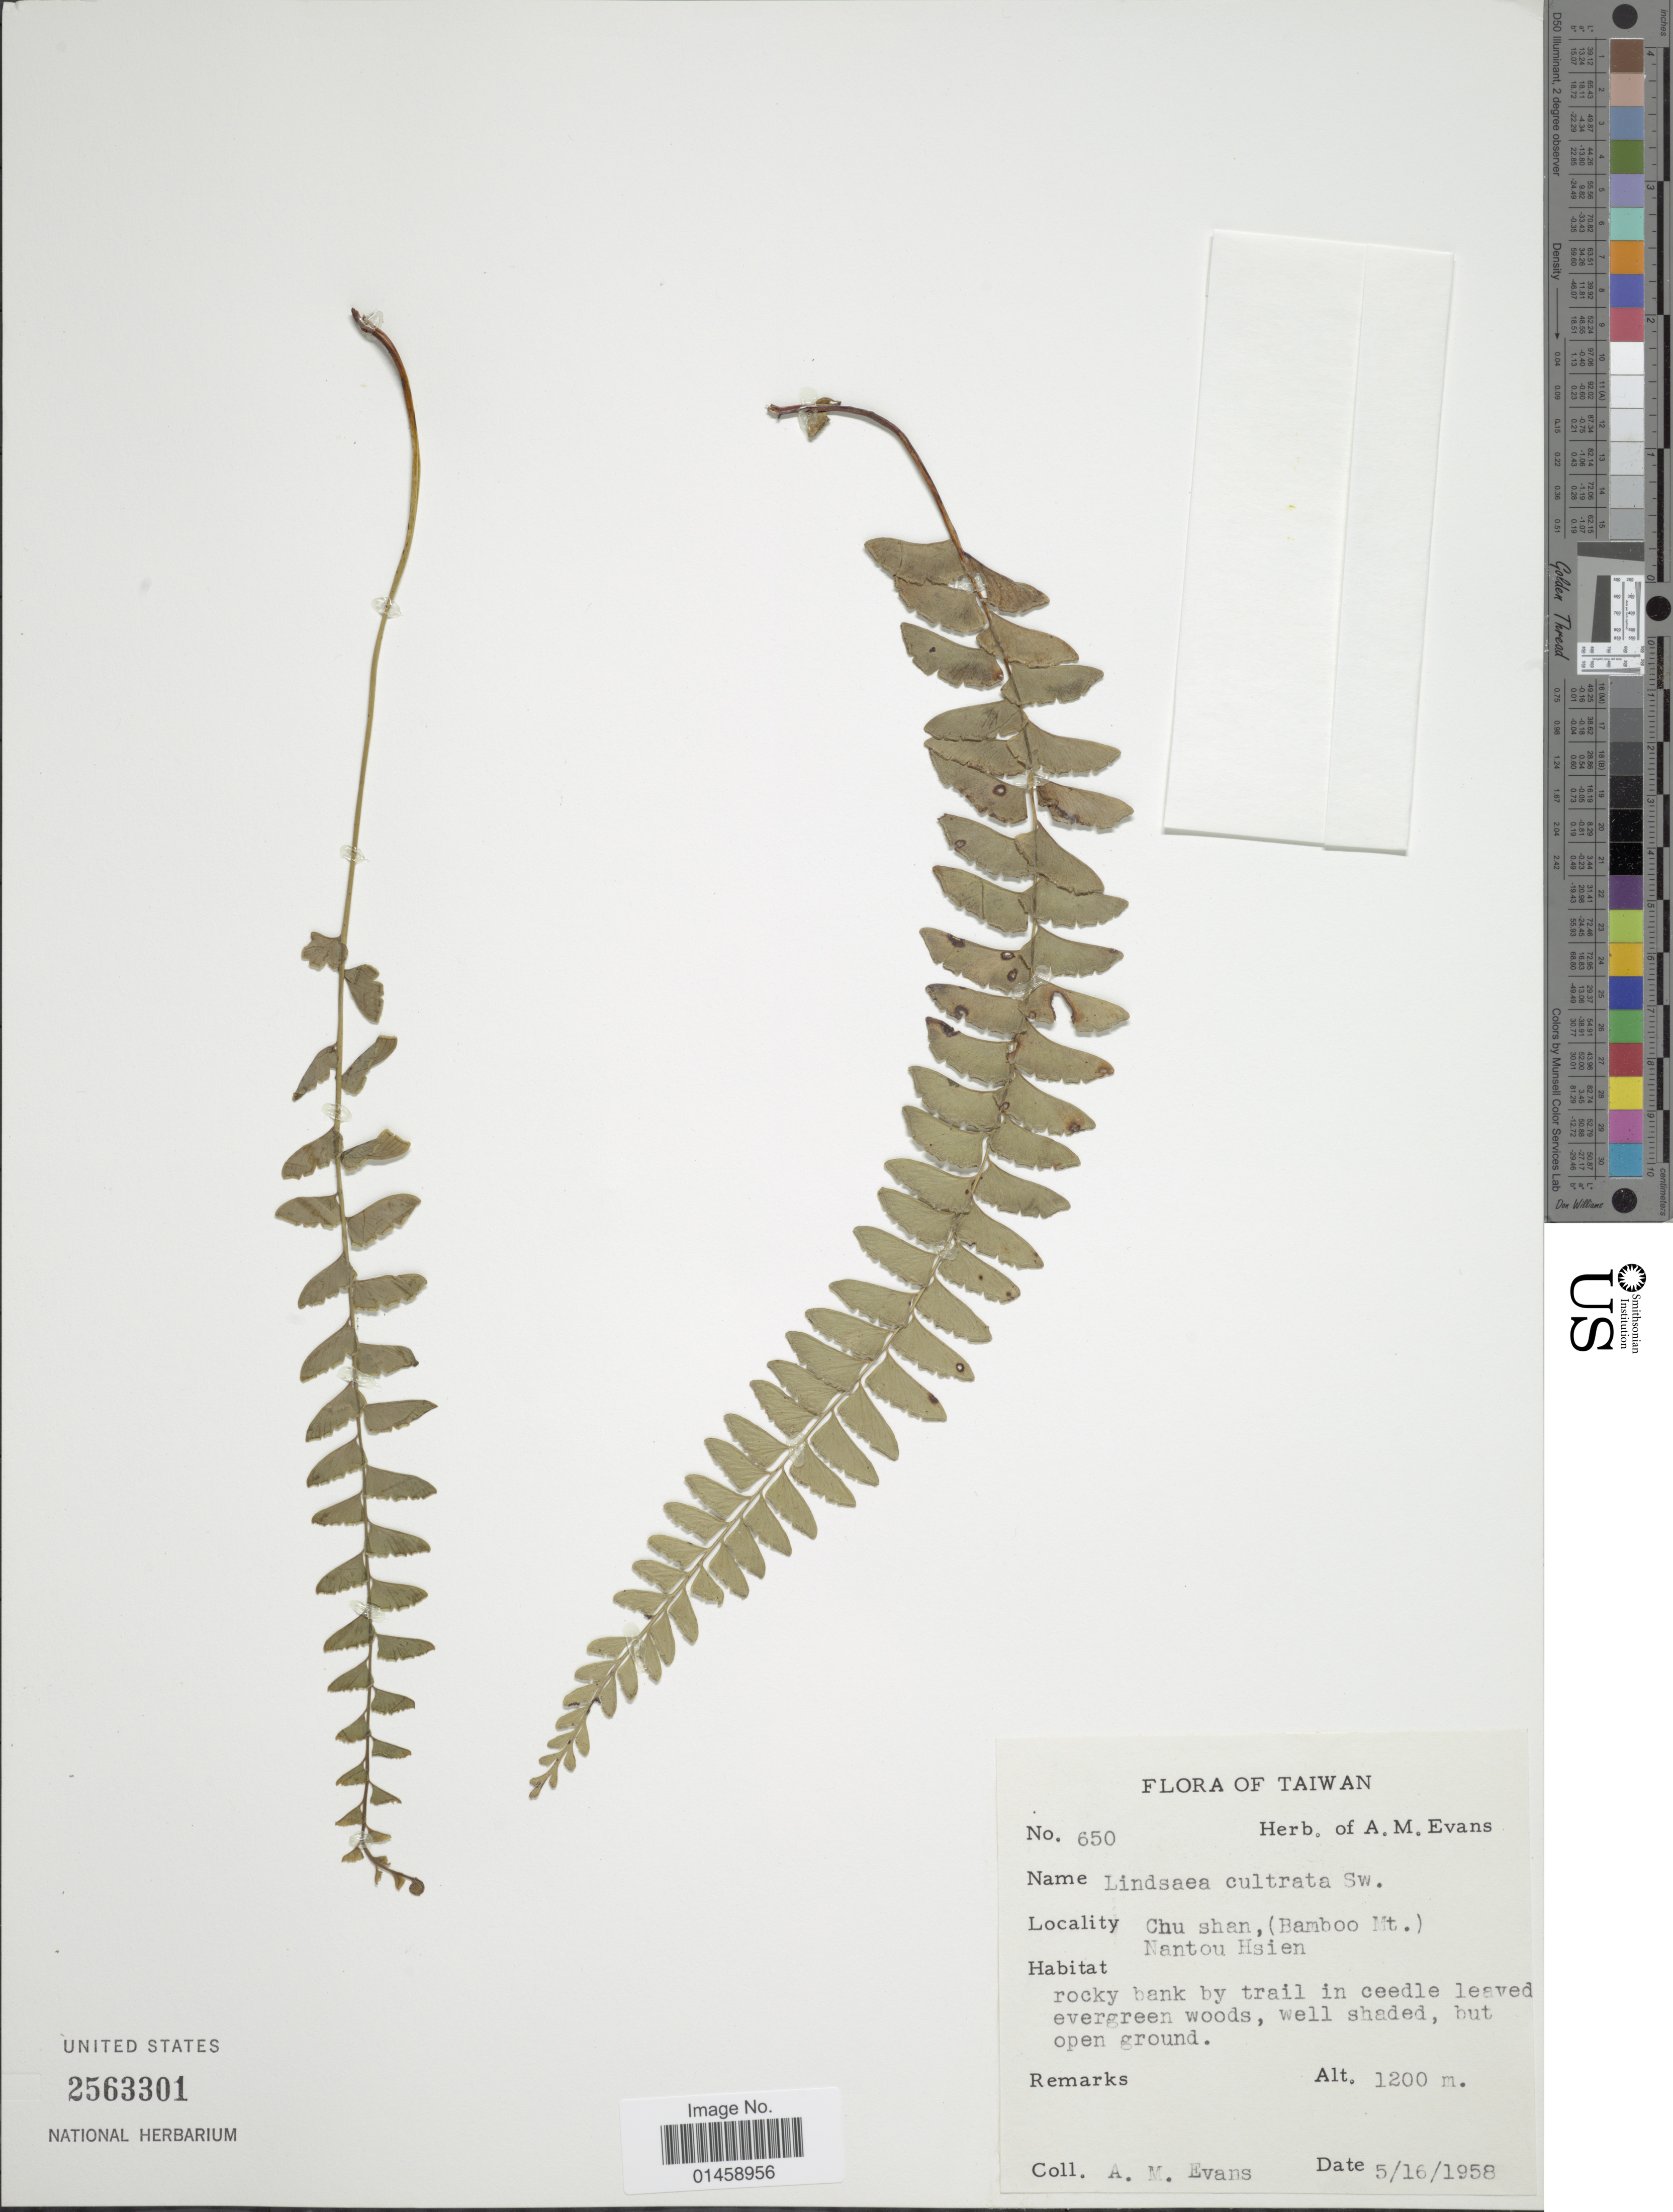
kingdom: Plantae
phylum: Tracheophyta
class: Polypodiopsida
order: Polypodiales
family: Lindsaeaceae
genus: Lindsaea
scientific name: Lindsaea cultrata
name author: (Willd.) Sw.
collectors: A. M. Evans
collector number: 650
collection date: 1958-05-16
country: Taiwan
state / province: Nantou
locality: Taiwan, Chu Shan, ( Bamboo Mt. ) Nantou Hsien.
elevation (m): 1200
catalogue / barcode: US 2563301